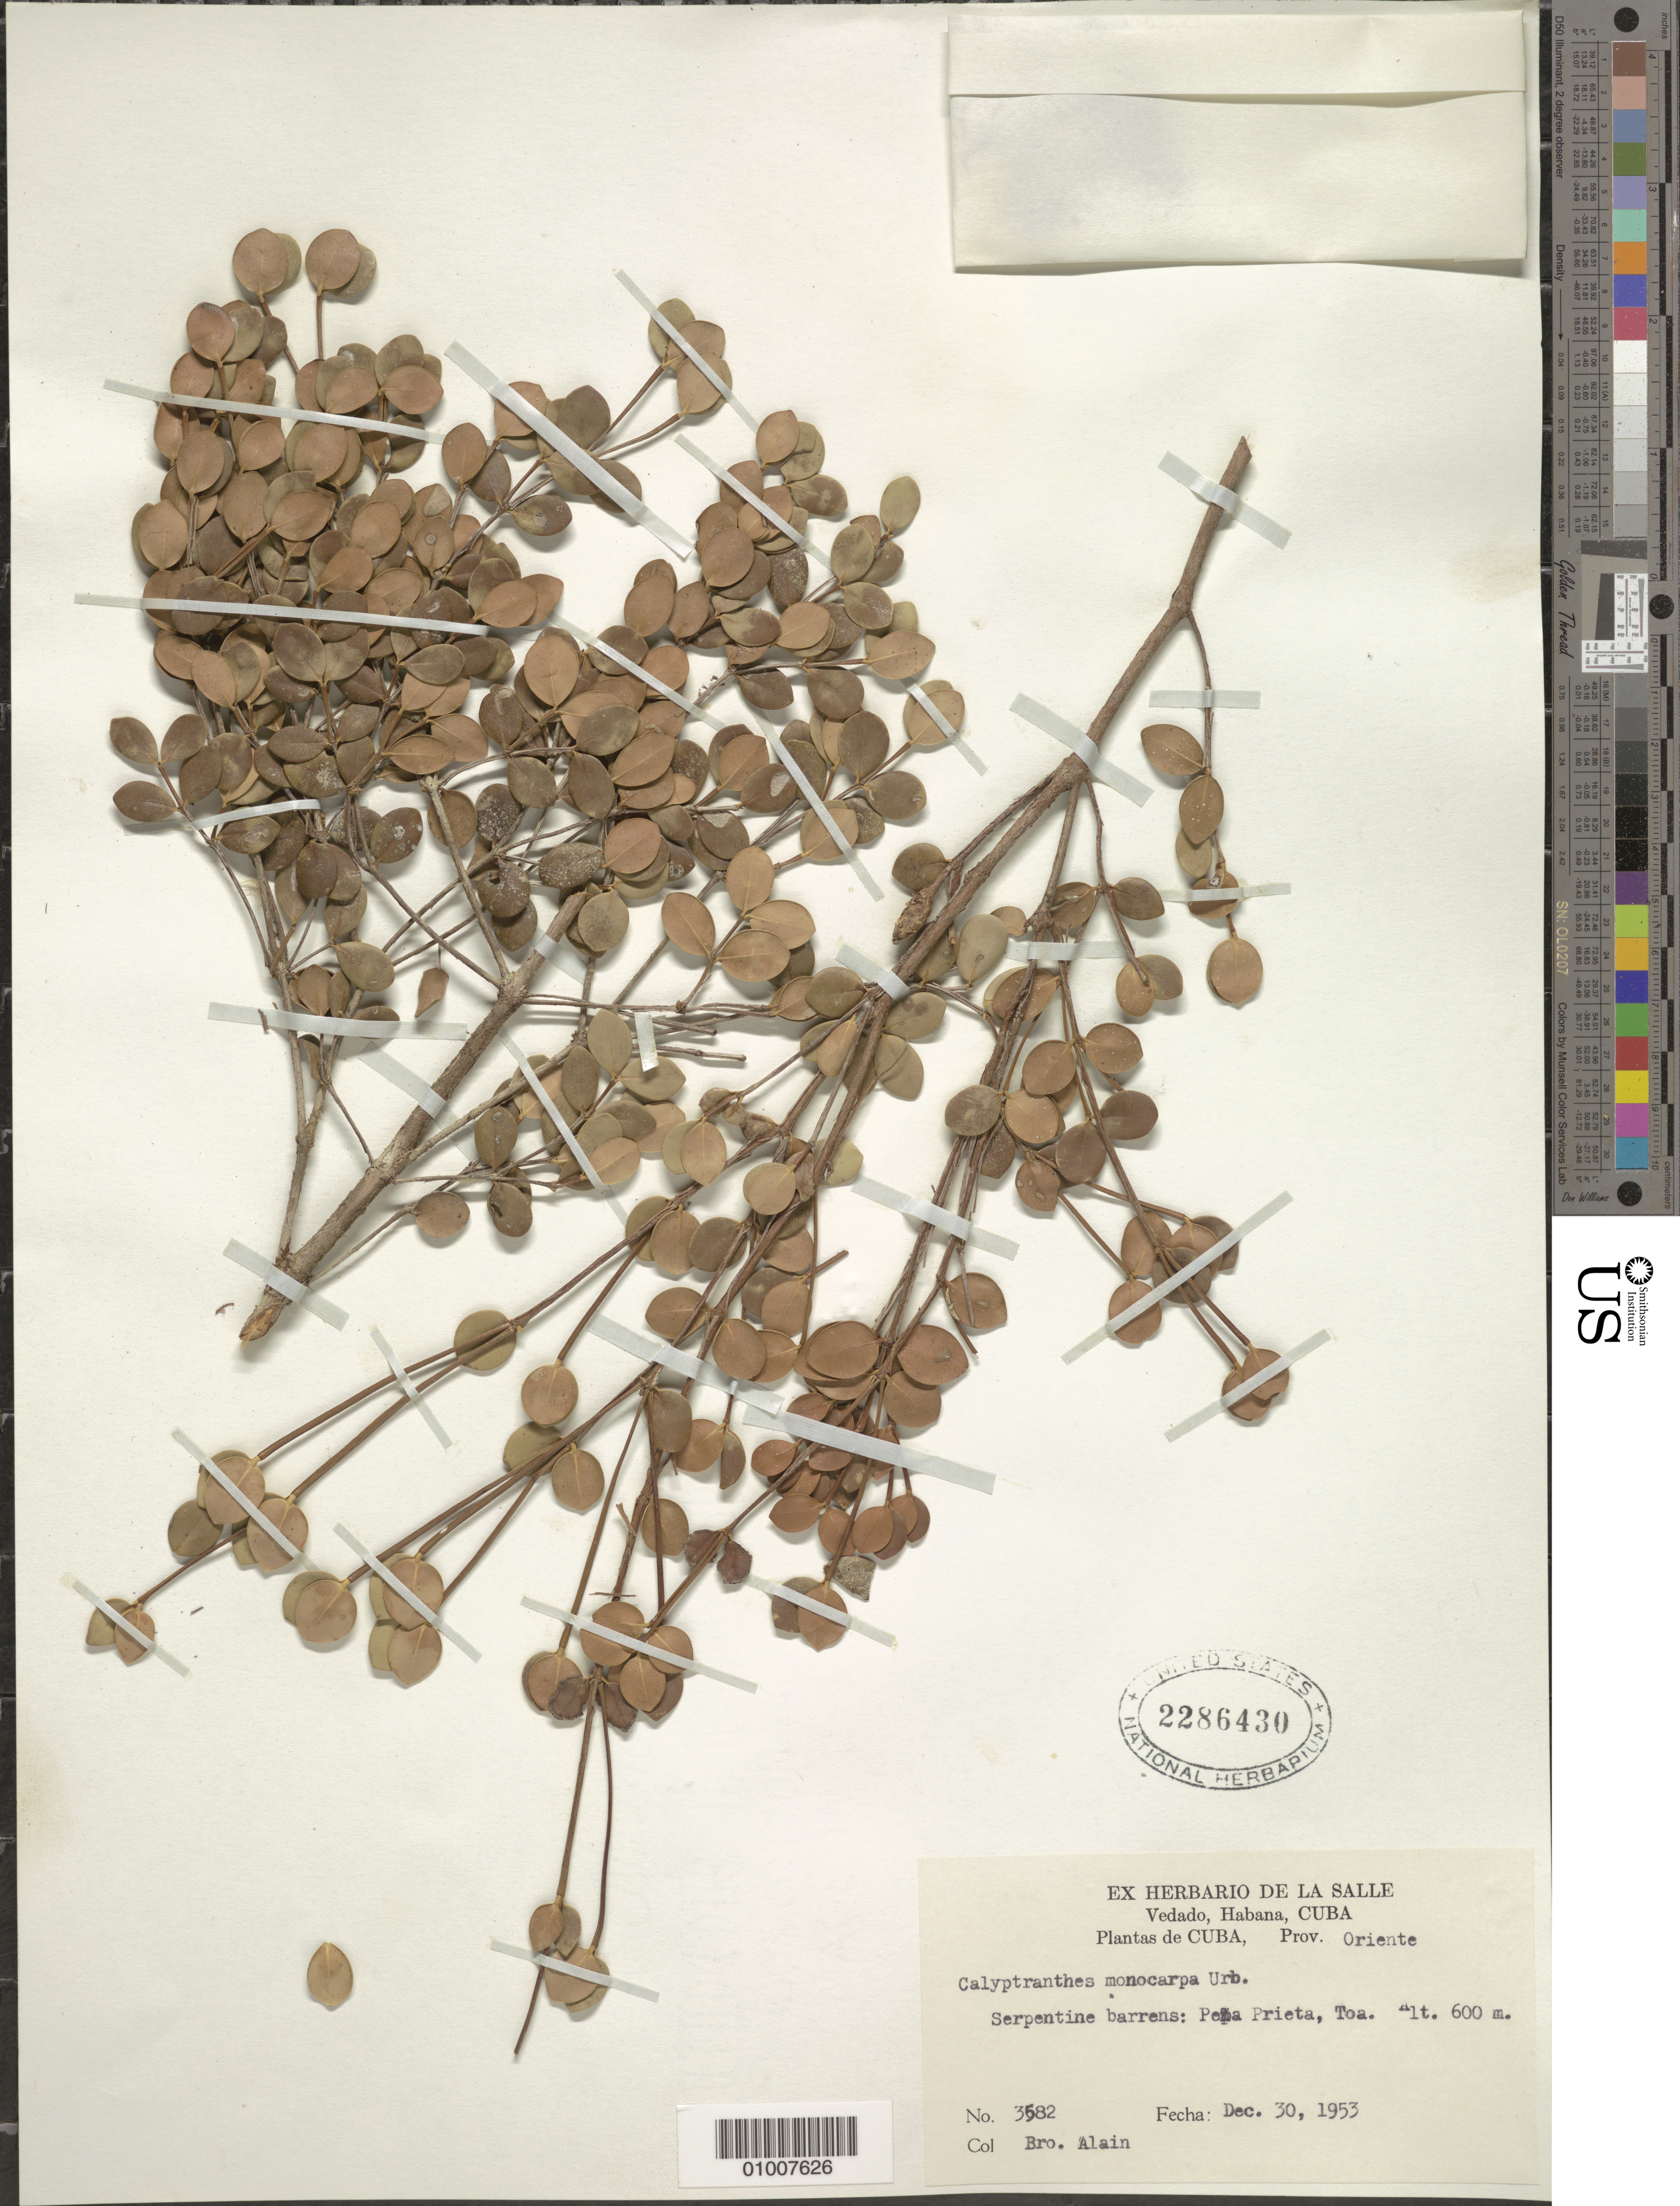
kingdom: Plantae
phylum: Tracheophyta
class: Magnoliopsida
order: Myrtales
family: Myrtaceae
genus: Myrcia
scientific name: Myrcia monocarpa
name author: (Urb.) Z. Acosta & K. Samra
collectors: A. H. Liogier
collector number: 3582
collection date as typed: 30 Dec 1953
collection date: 1953-12-30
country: Cuba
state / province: Oriente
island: Cuba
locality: Pena Prieta, Toa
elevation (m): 600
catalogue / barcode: US 2286430